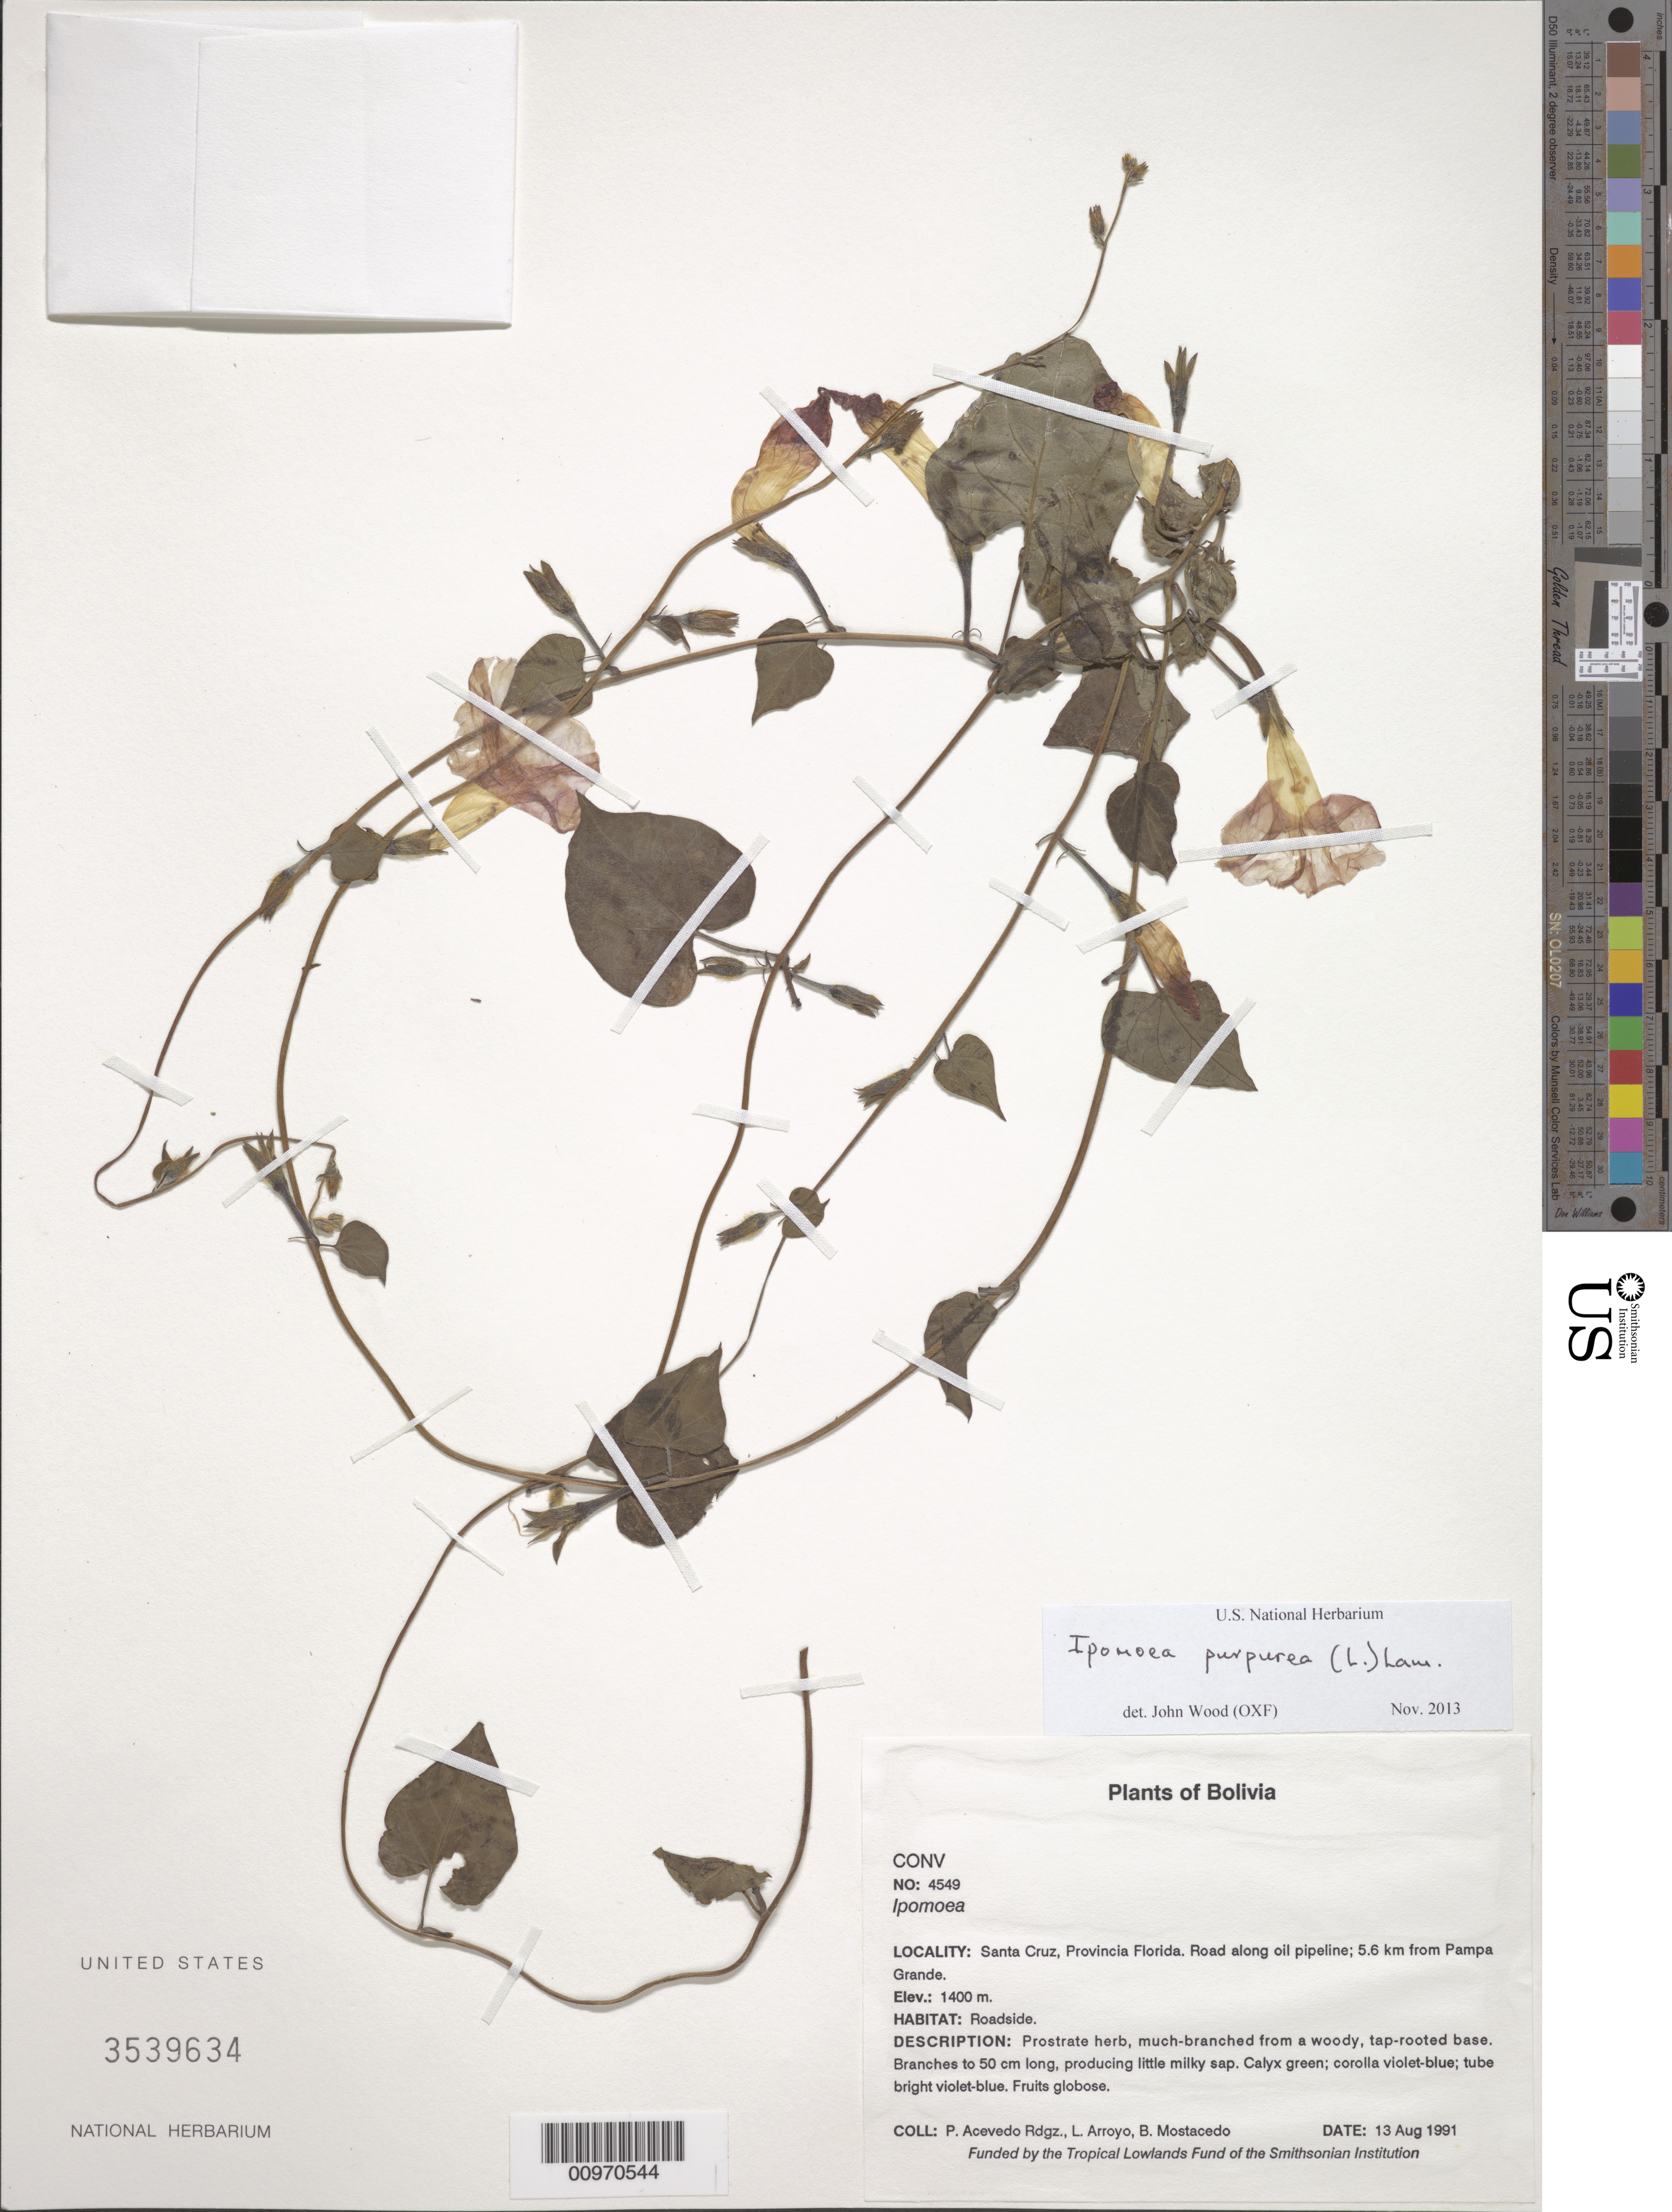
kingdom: Plantae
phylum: Tracheophyta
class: Magnoliopsida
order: Solanales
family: Convolvulaceae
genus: Ipomoea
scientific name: Ipomoea purpurea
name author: (L.) Roth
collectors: P. Acevedo-Rodr., L. Arroyo & B. Mostacedo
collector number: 4549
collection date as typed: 13 Aug 1991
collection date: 1991-08-13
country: Bolivia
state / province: Santa Cruz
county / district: Florida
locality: Depart. Santa Cruz, Provincia Florida. Road along oil pipeline; 5.6 km from Pampa Grande.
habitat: Roadside.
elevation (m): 1400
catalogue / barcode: US 3539634